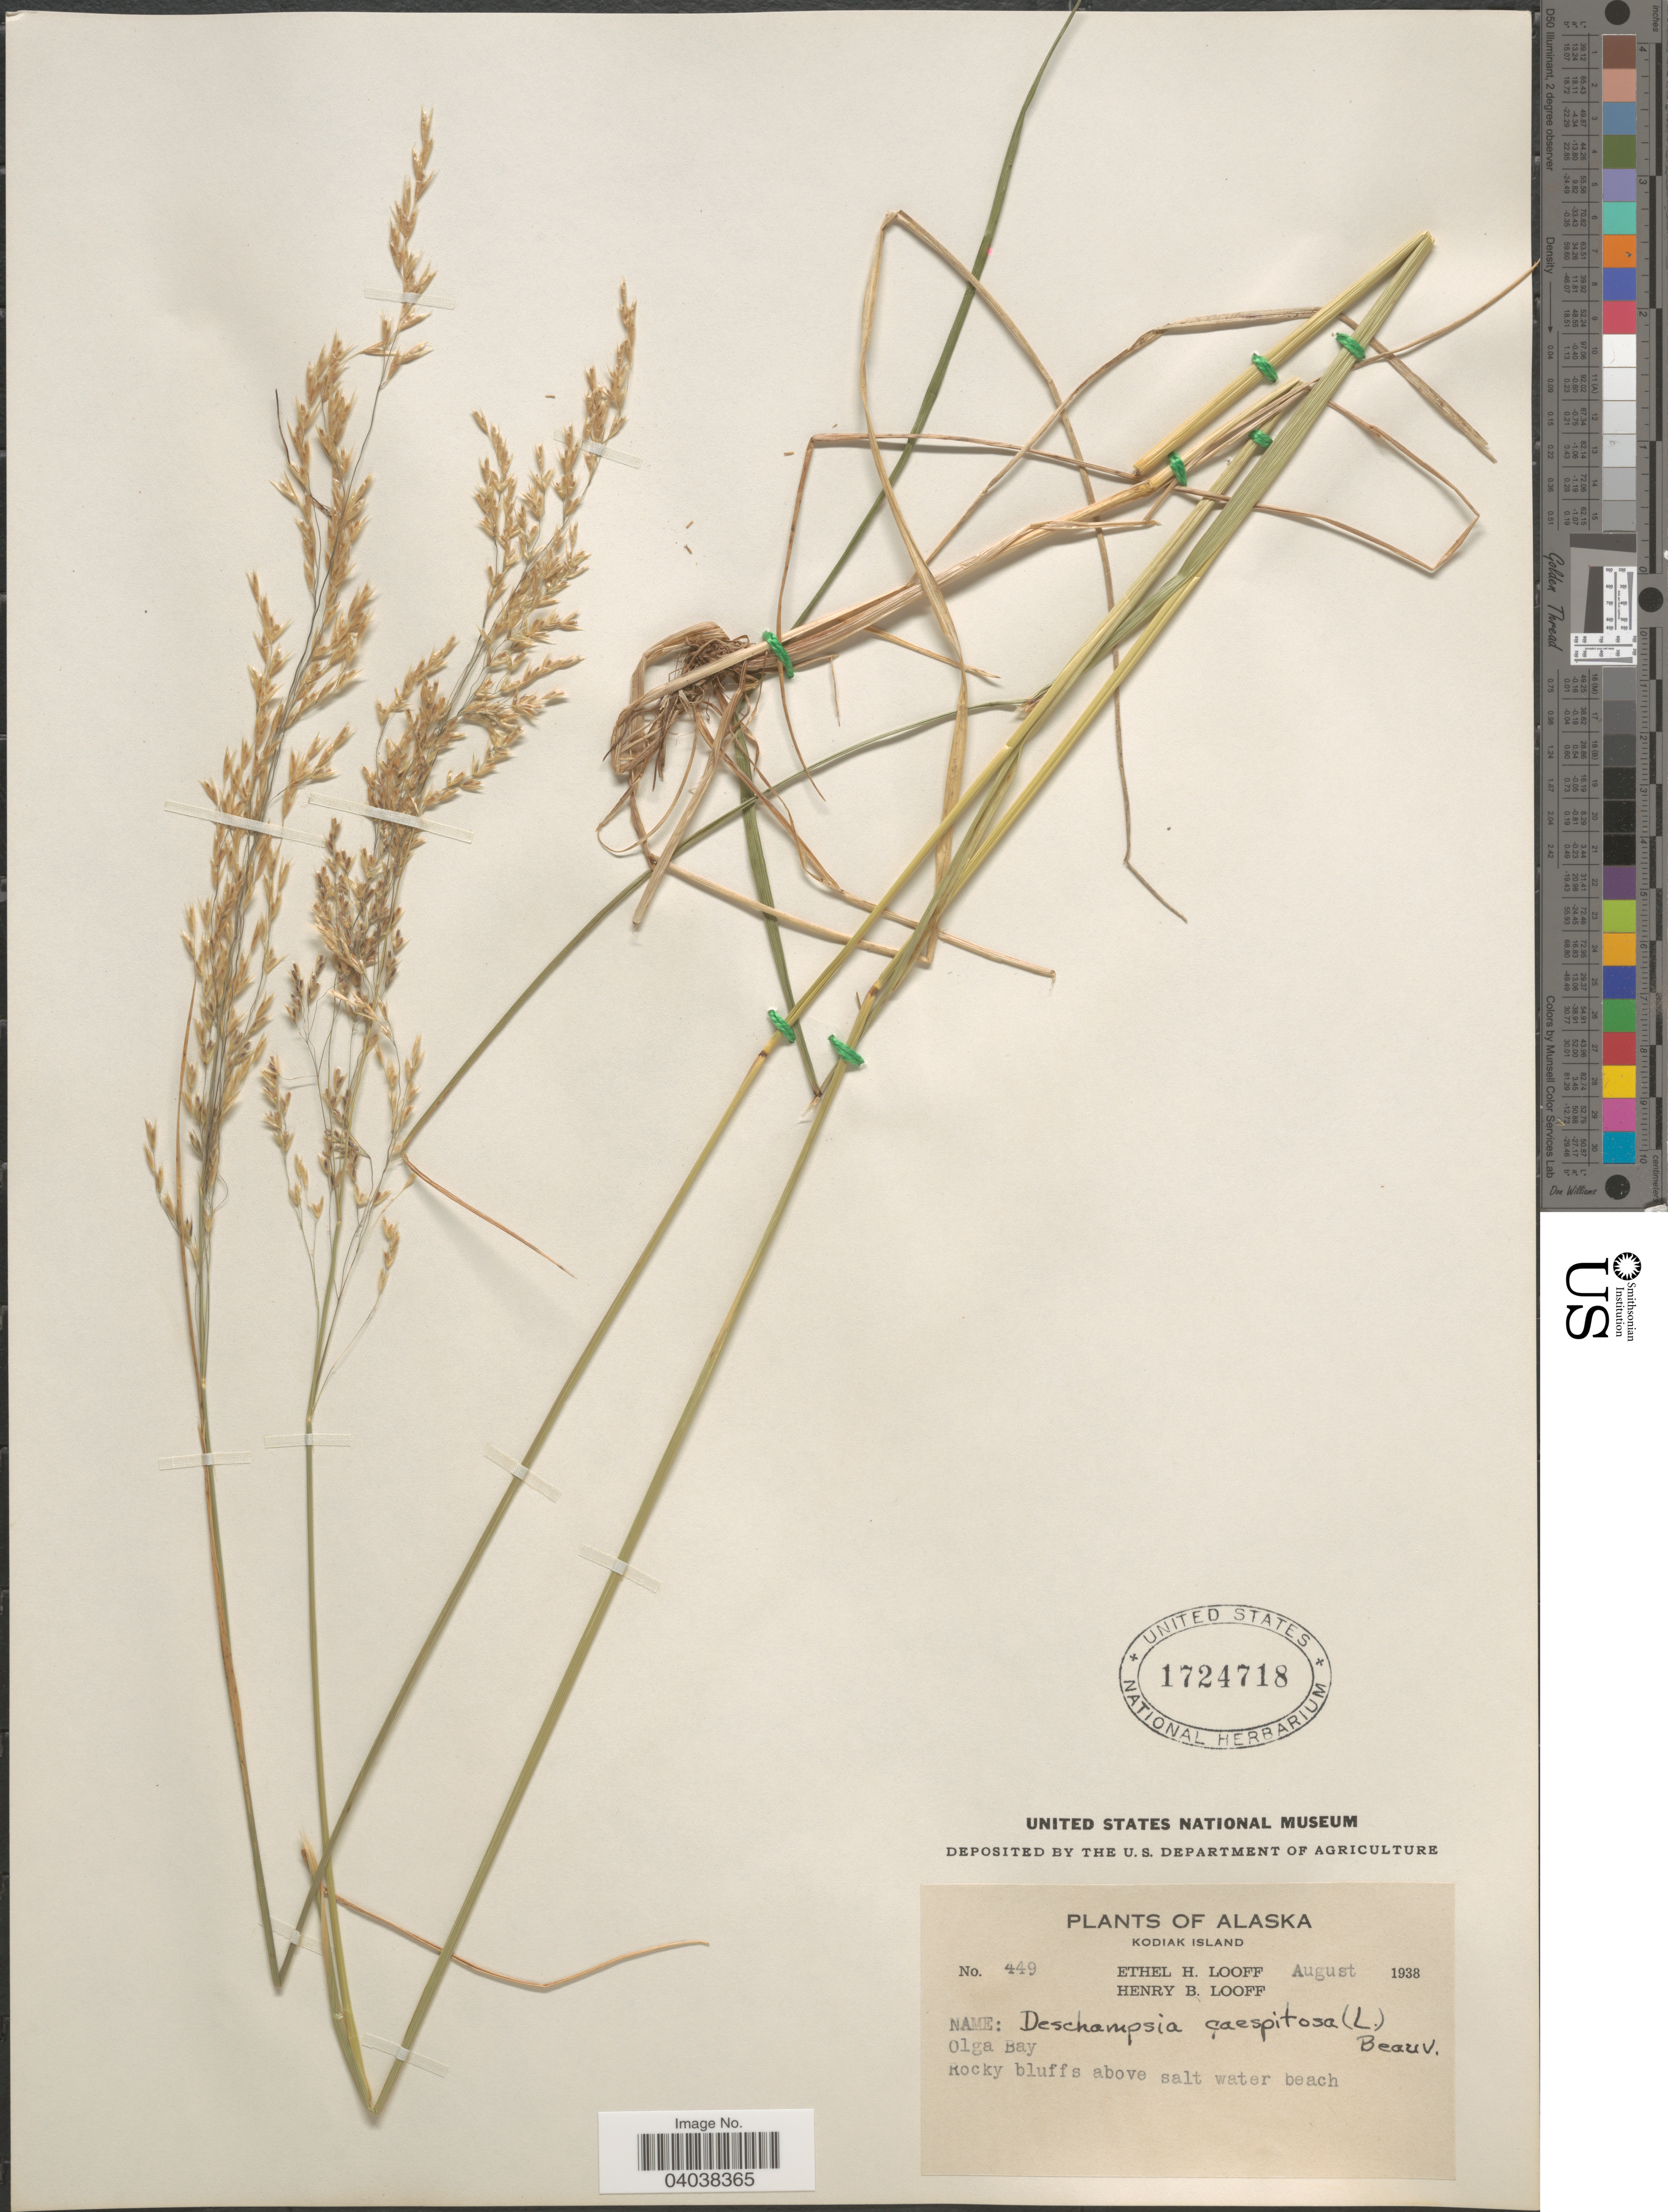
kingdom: Plantae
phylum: Tracheophyta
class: Liliopsida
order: Poales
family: Poaceae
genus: Deschampsia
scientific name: Deschampsia cespitosa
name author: (L.) P. Beauv.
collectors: E. Looff & H. Looff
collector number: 449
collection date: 1938-08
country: United States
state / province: Alaska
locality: Kodiak Island. Olga Bay.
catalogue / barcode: US 1724718